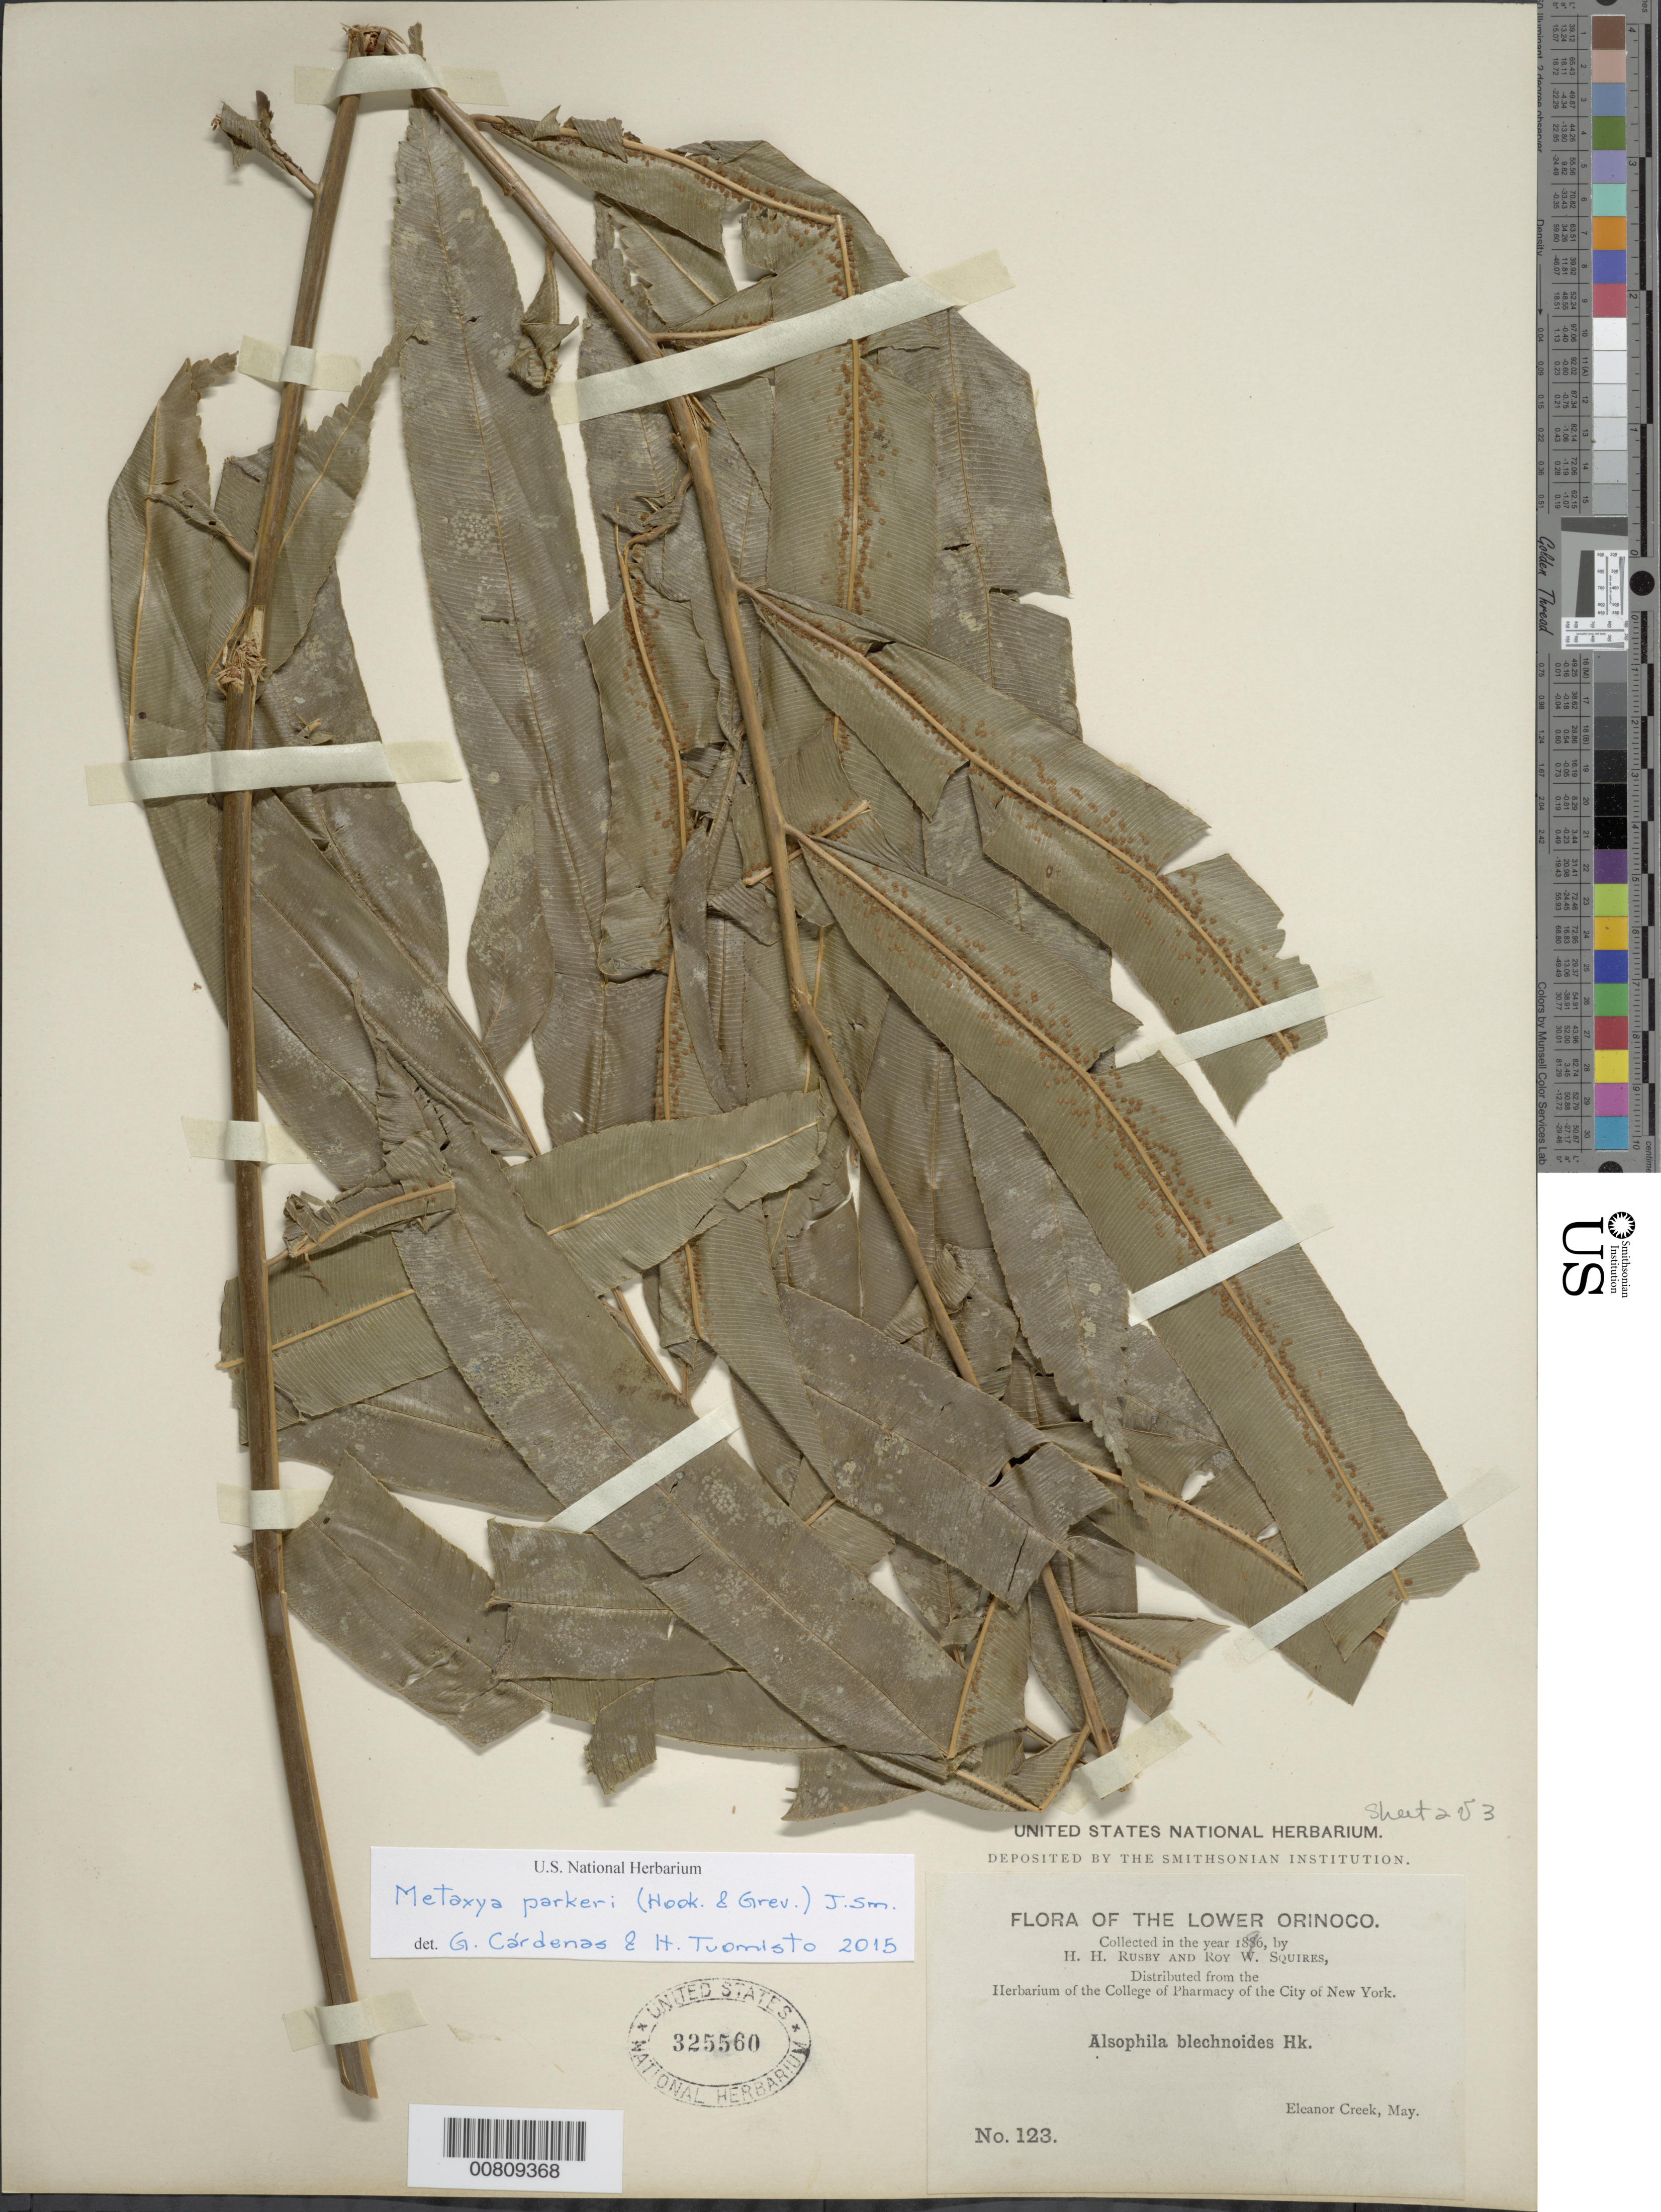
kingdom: Plantae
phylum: Tracheophyta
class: Polypodiopsida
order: Cyatheales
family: Metaxyaceae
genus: Metaxya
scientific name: Metaxya parkeri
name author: (Hook. & Grev.) J. Sm.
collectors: H. H. Rusby & R. Squires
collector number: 123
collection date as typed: May 1896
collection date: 1896-05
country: Venezuela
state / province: Delta Amacuro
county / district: Antonio Díaz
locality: Lower Orinoco, Eleanor Creek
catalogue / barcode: US 325560